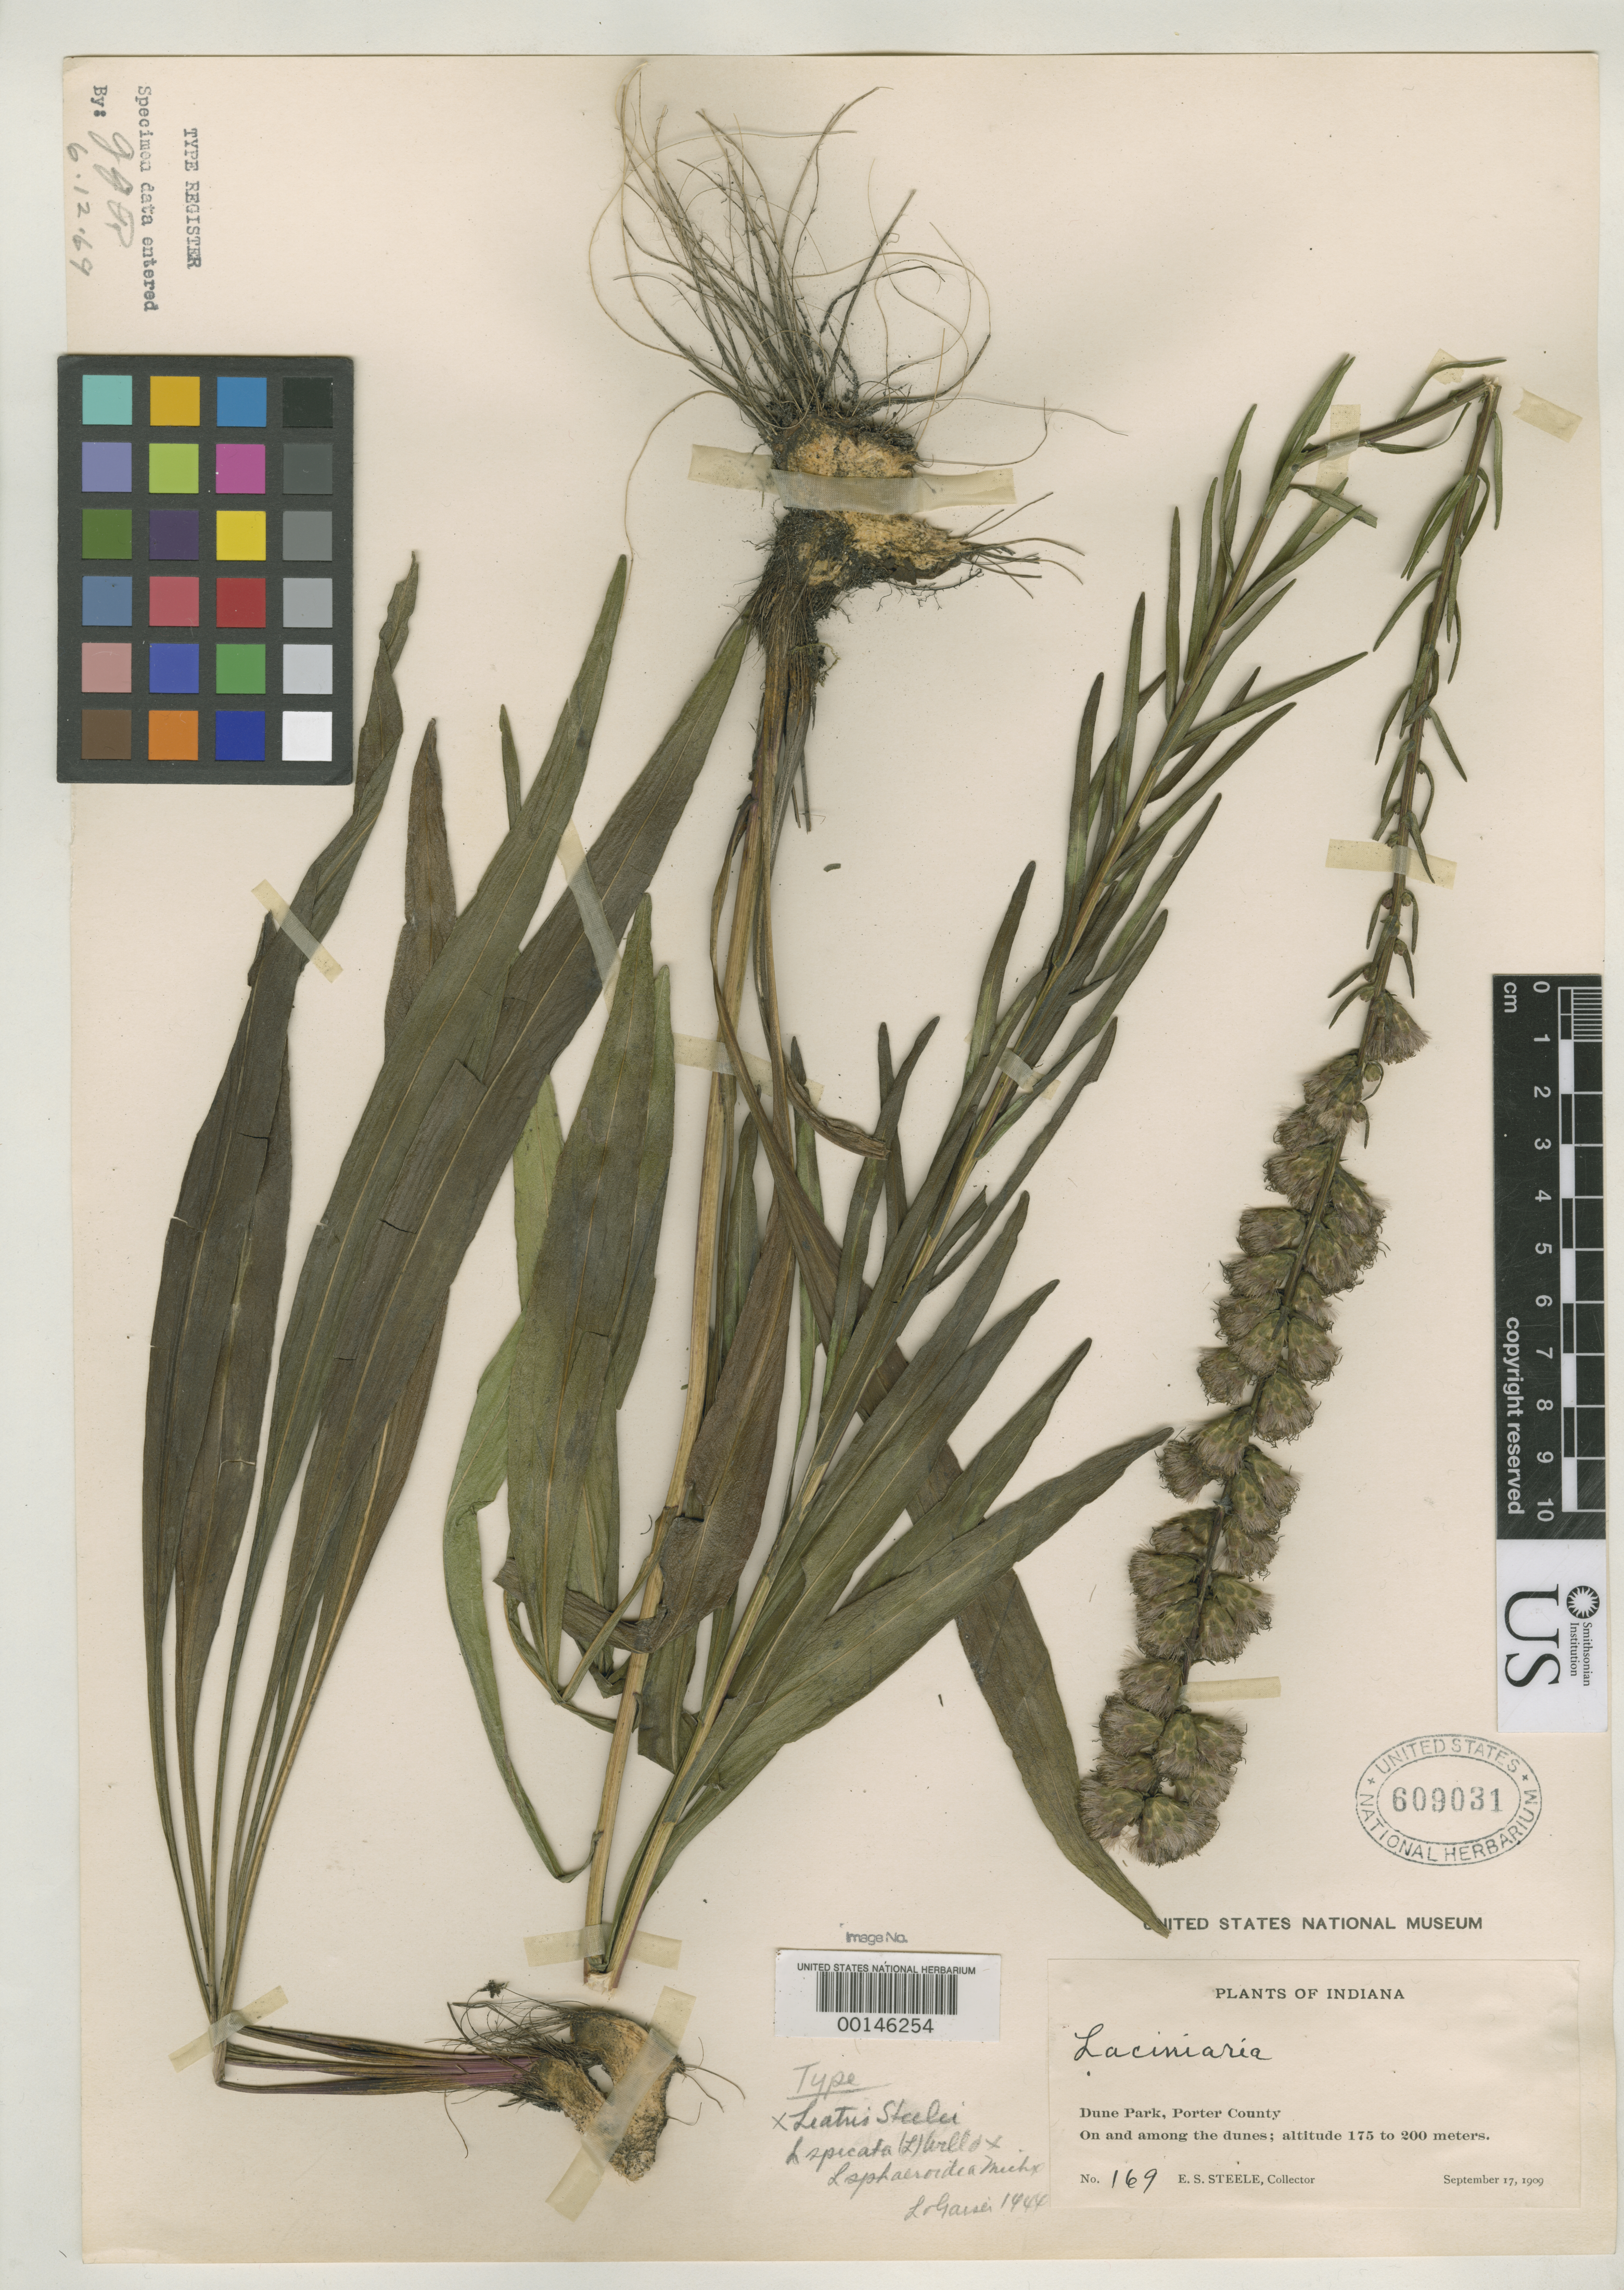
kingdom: Plantae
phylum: Tracheophyta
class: Magnoliopsida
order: Asterales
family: Asteraceae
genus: Liatris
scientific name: Liatris x steelei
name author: Gaiser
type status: Holotype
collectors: E. Steele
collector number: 169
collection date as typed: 17 Sep 1909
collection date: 1909-09-17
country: United States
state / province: Indiana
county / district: Porter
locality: Dune Park.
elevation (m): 175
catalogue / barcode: US 609031